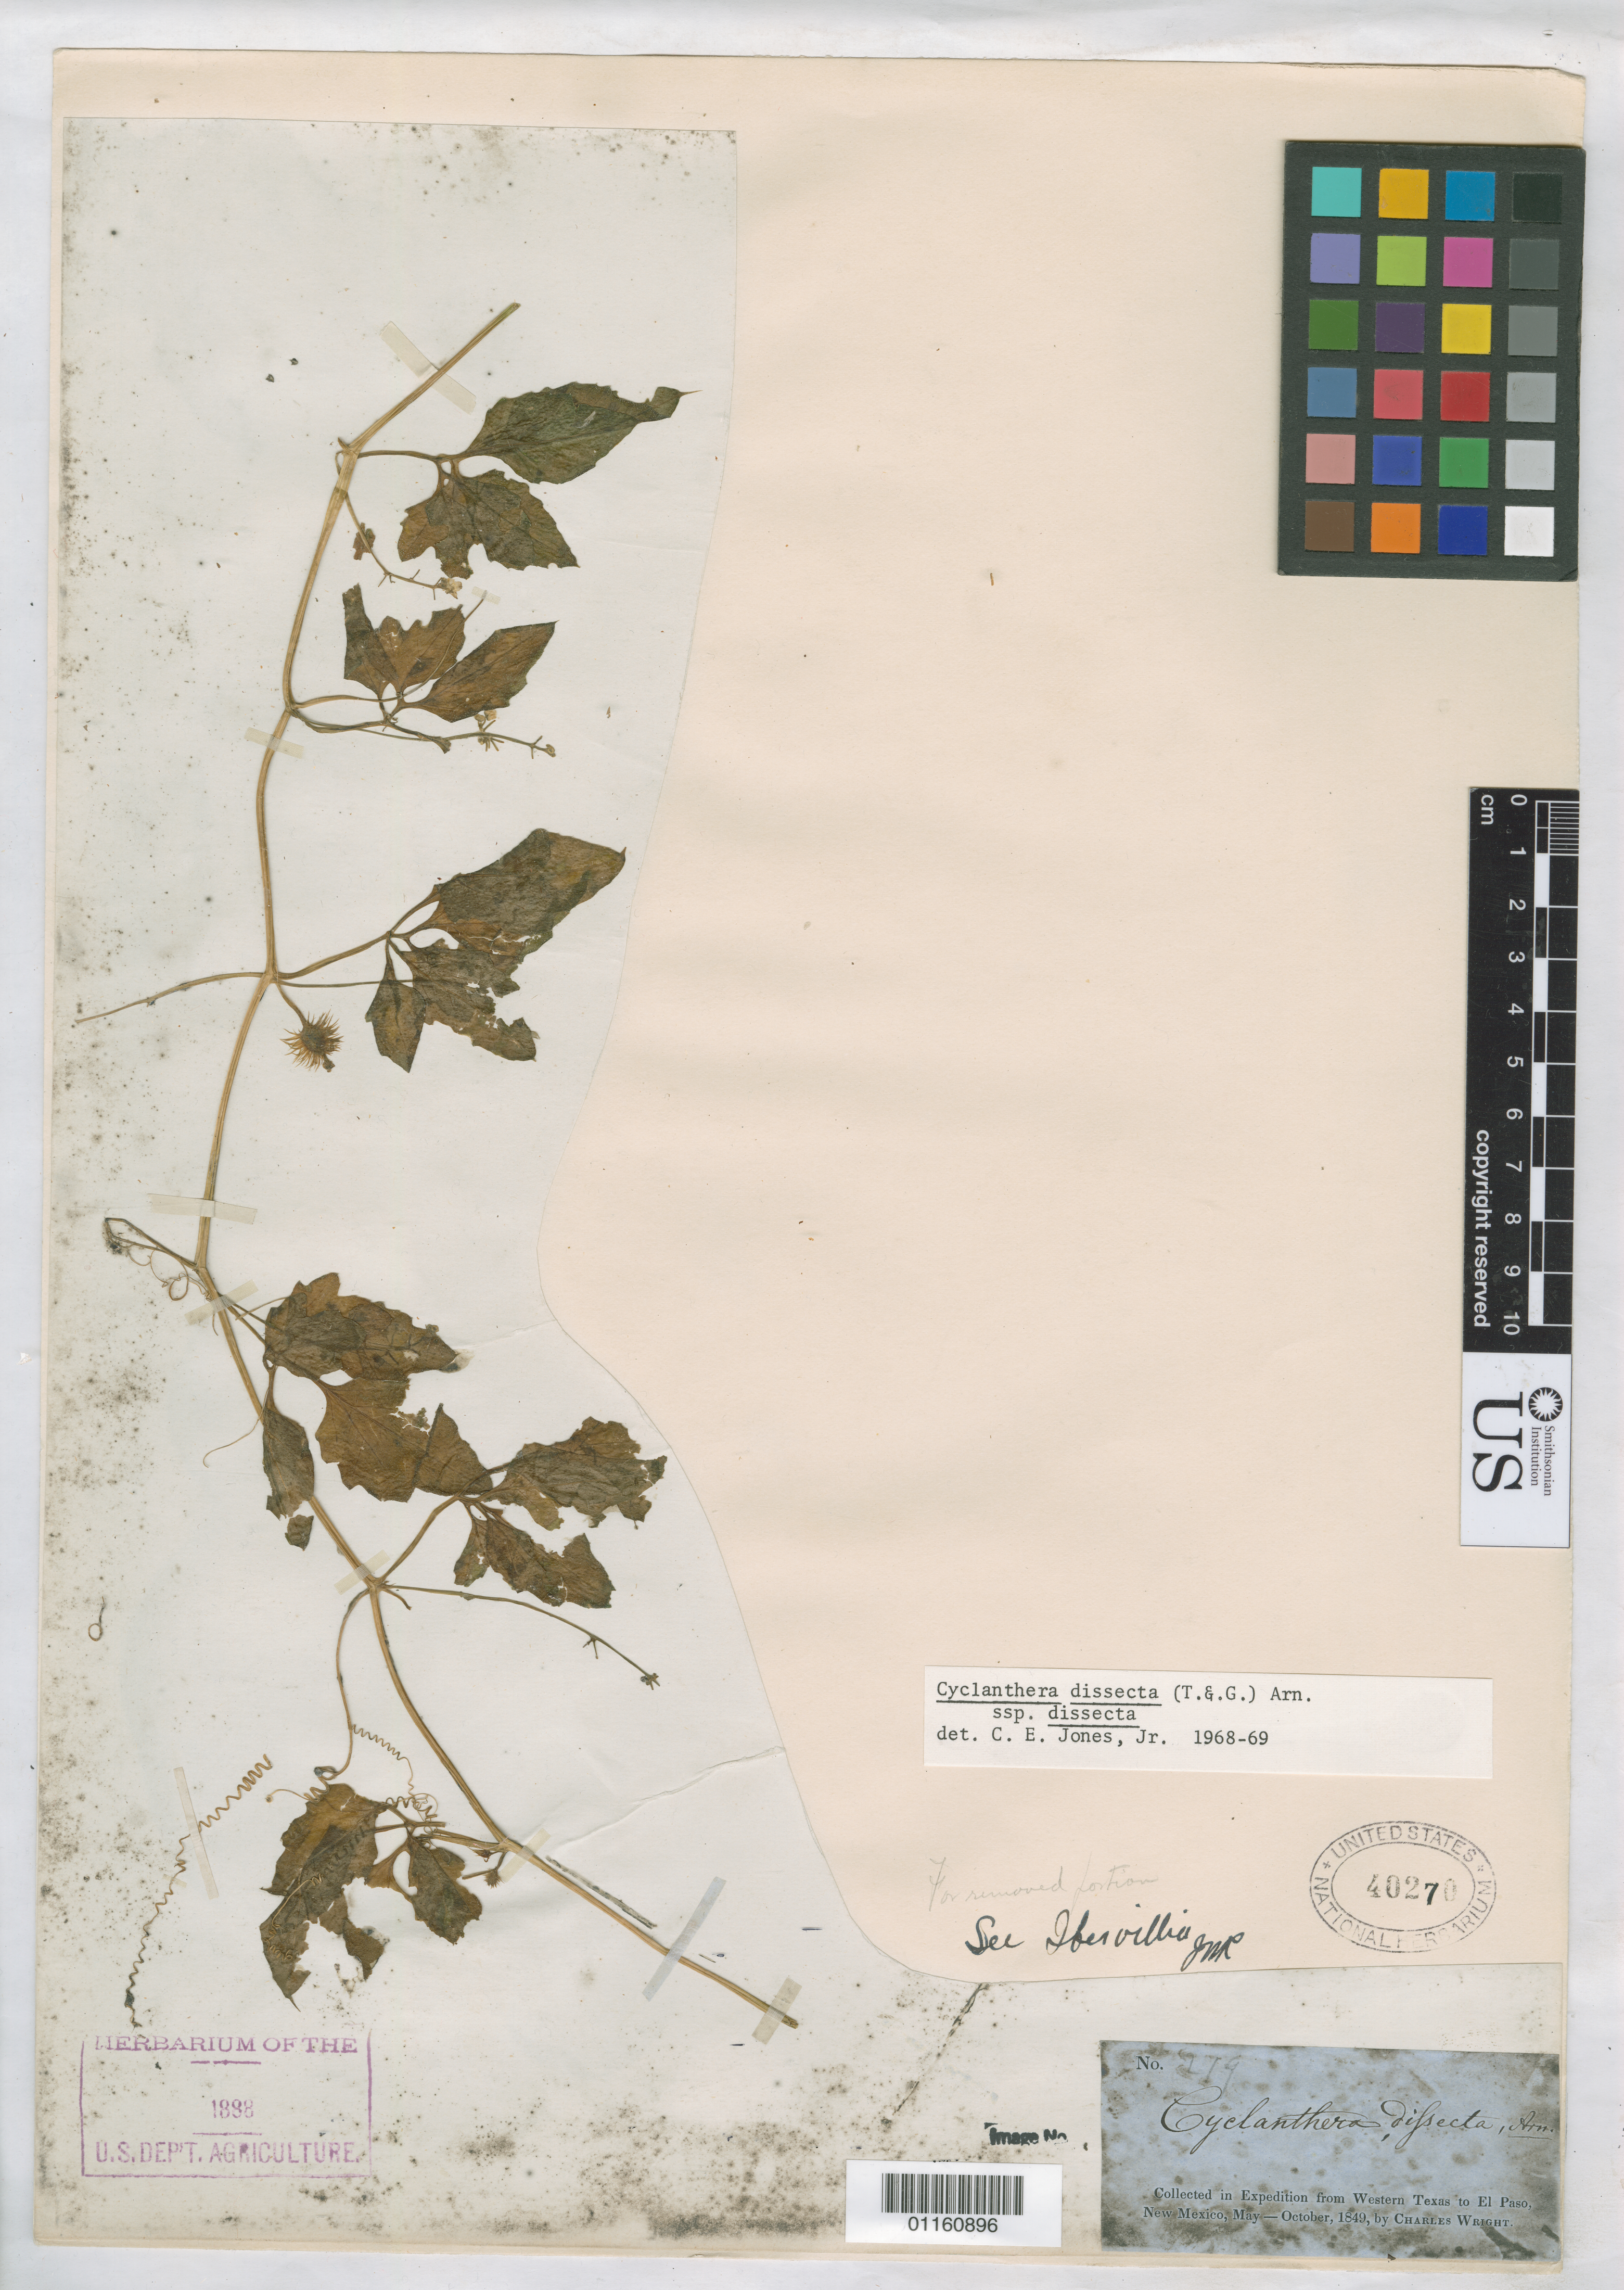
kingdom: Plantae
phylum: Tracheophyta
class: Magnoliopsida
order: Cucurbitales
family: Cucurbitaceae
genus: Cyclanthera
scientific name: Cyclanthera dissecta subsp. dissecta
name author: (Torr. & A. Gray) Arn.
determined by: Jones, C. E.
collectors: C. Wright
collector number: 219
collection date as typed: May 1849 to -- Oct 1849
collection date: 1849-05/1849-10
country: United States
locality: From Western Texas to El Paso, New Mexico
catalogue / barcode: US 40270